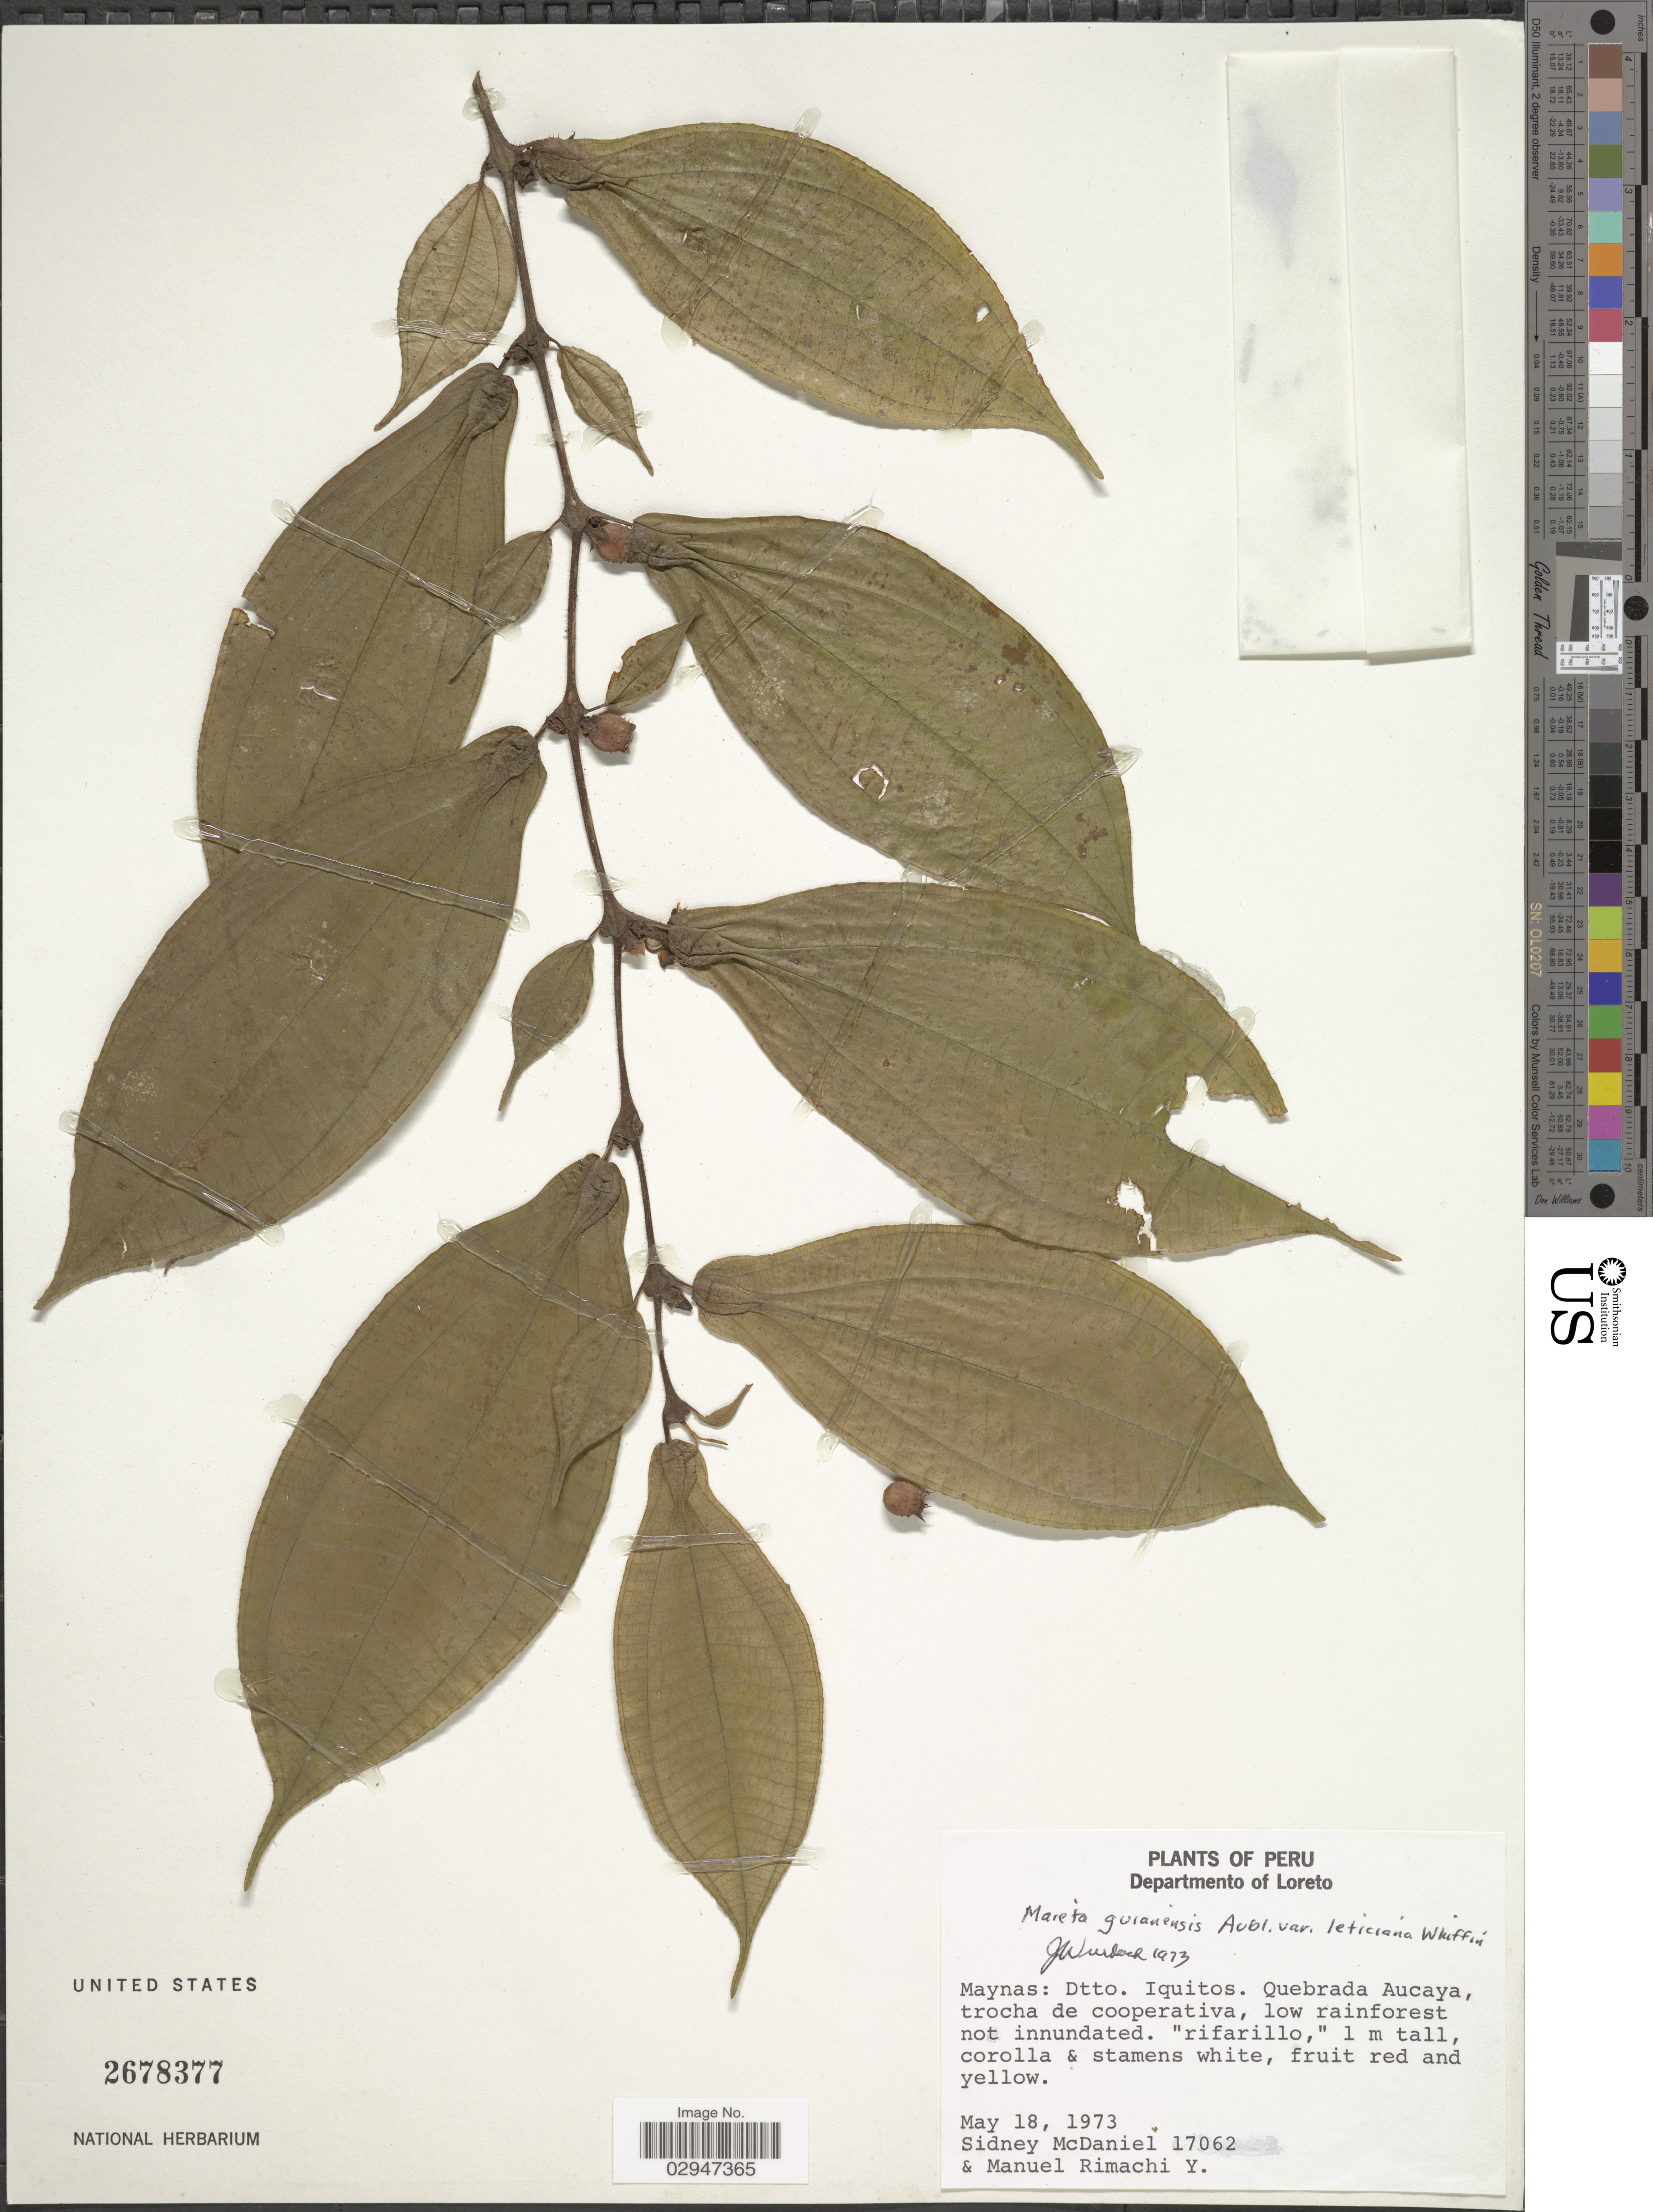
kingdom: Plantae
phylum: Tracheophyta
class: Magnoliopsida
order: Myrtales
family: Melastomataceae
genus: Maieta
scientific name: Maieta guianensis var. leticiana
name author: Whiffin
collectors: S. McDaniel & M. Rimachi Y.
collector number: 17062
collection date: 1973-05-18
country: Peru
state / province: Loreto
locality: Departmento of Loreto. Maynas: Dtto. Iquitos. Quebrada Aucaya.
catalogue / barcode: US 2678377